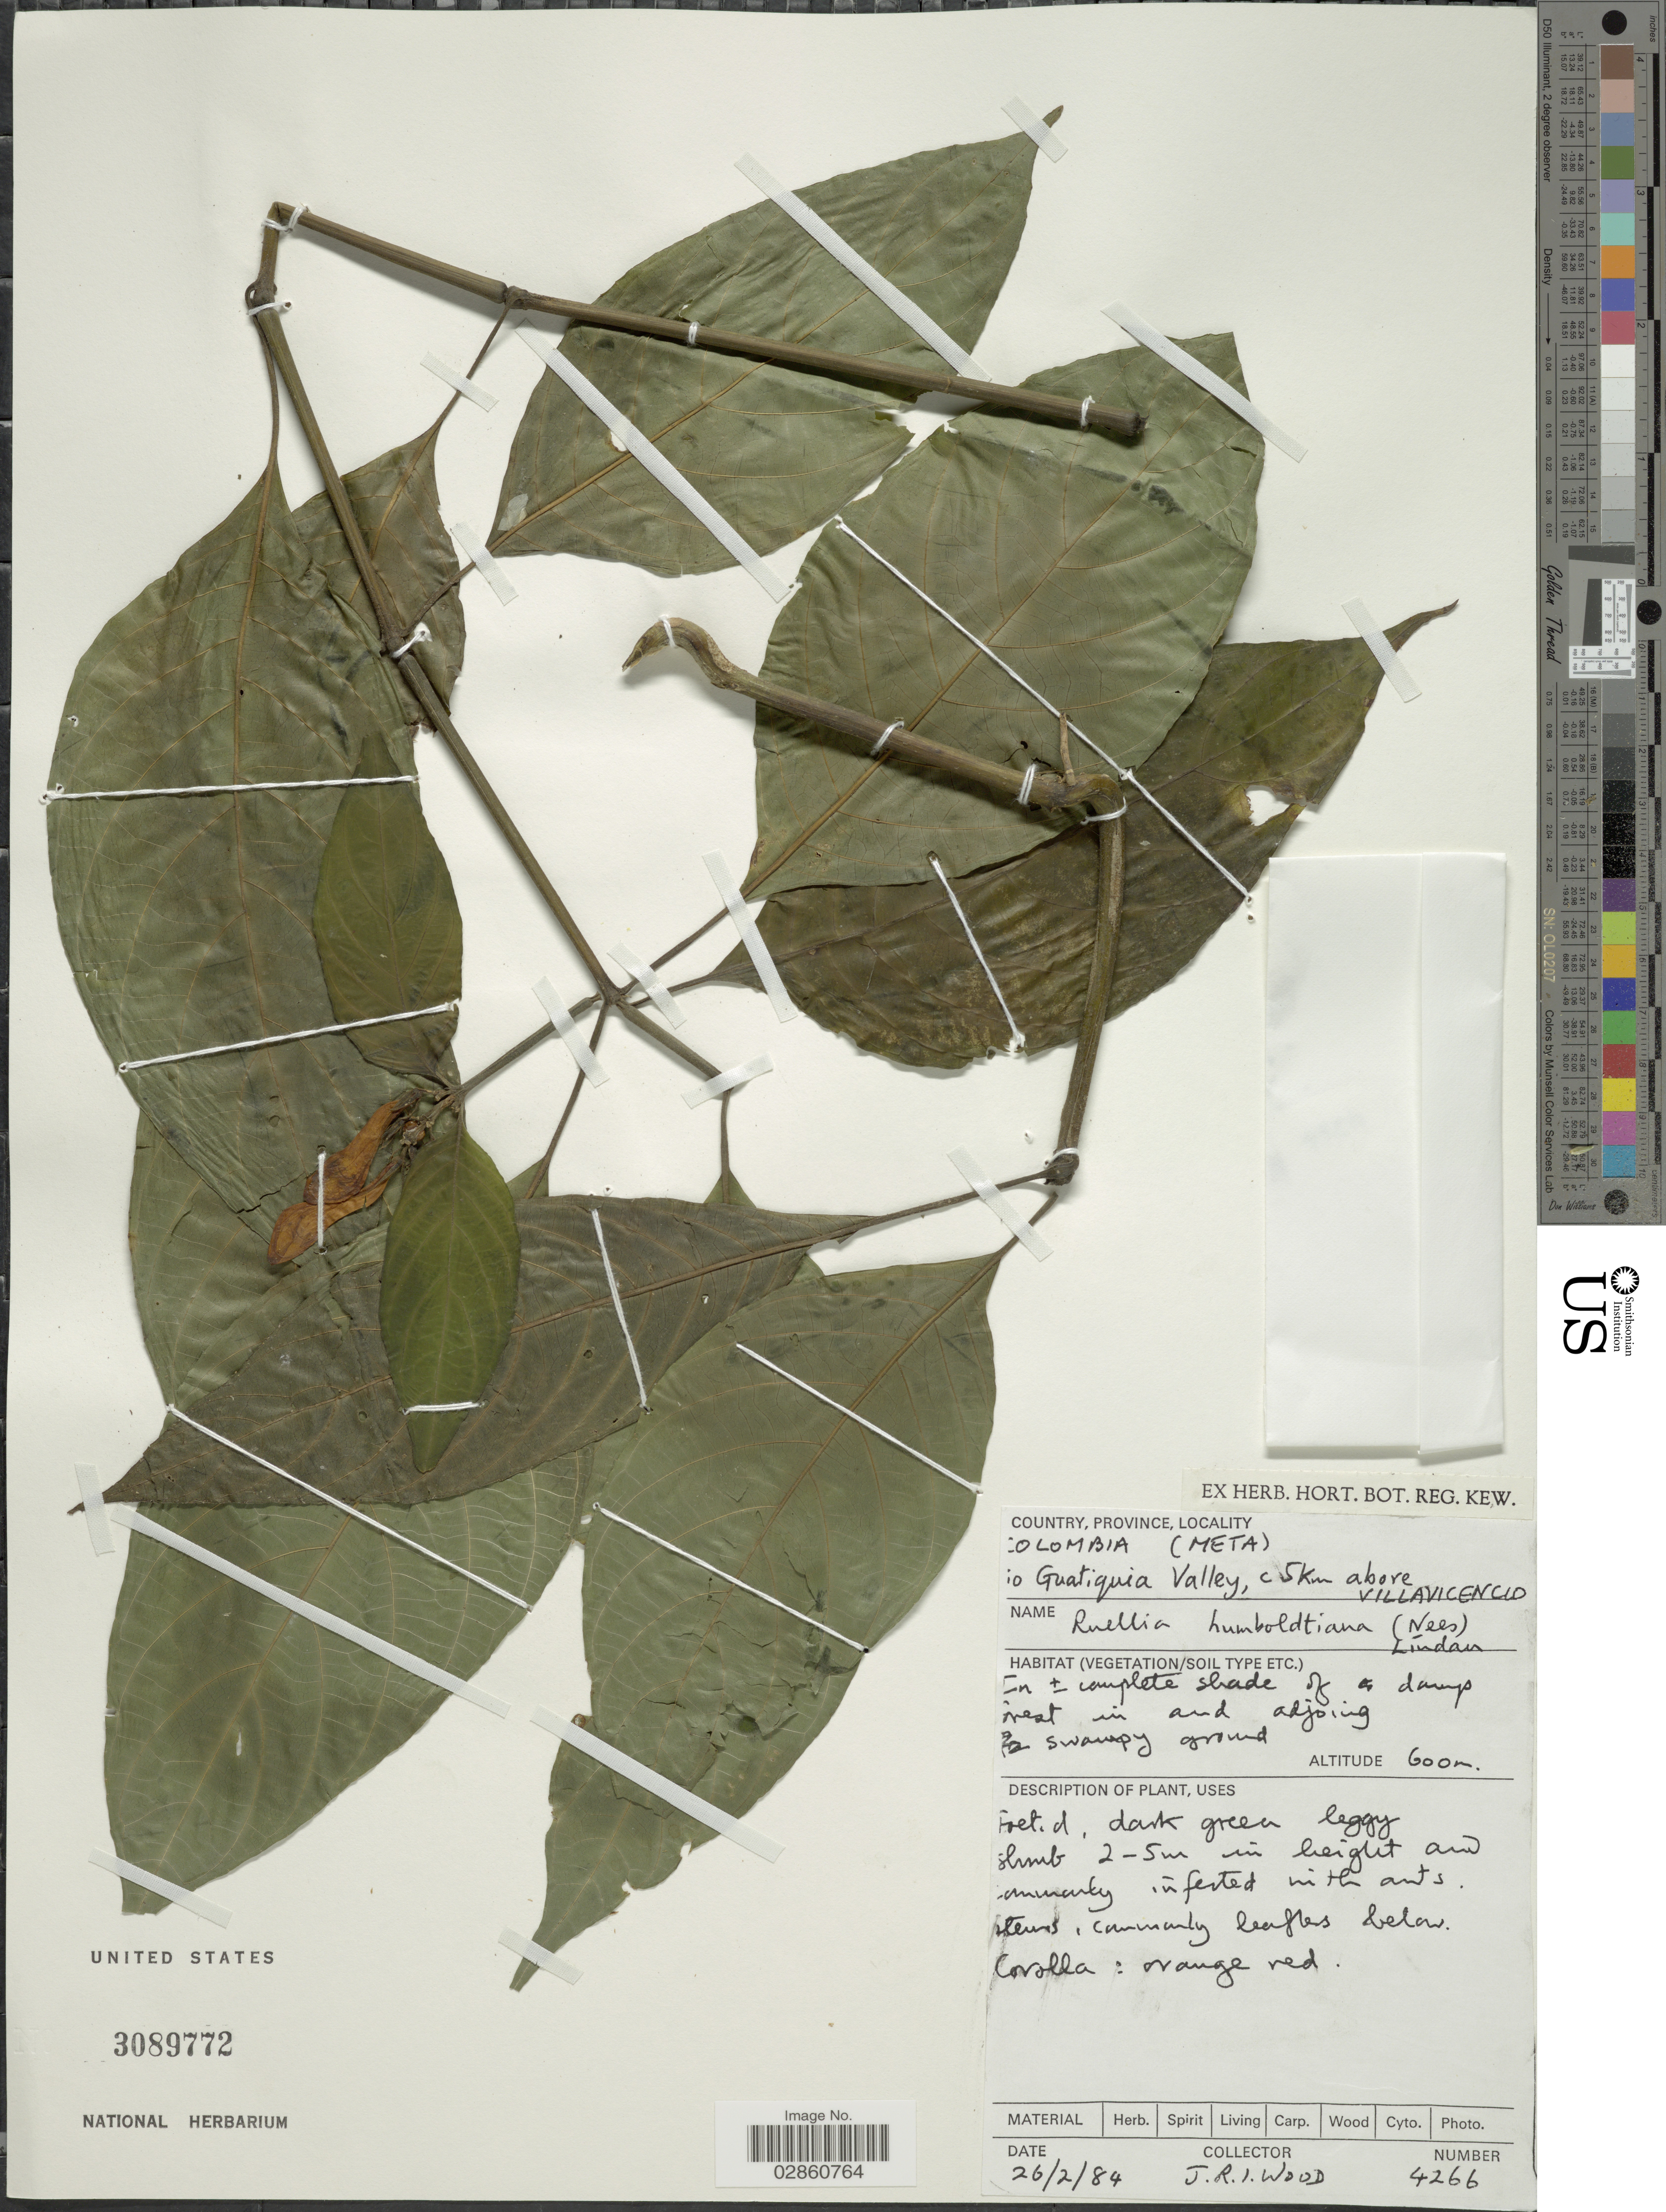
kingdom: Plantae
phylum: Tracheophyta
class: Magnoliopsida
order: Lamiales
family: Acanthaceae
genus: Ruellia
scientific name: Ruellia humboldtiana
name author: (Nees) Lindau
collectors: J. R. I. Wood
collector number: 4266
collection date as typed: Transcribed d/m/y: 26/2/84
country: Colombia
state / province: Meta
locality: Rio Guatiquia Valley, c 5 km above Villavicencio.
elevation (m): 600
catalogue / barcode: US 3089772